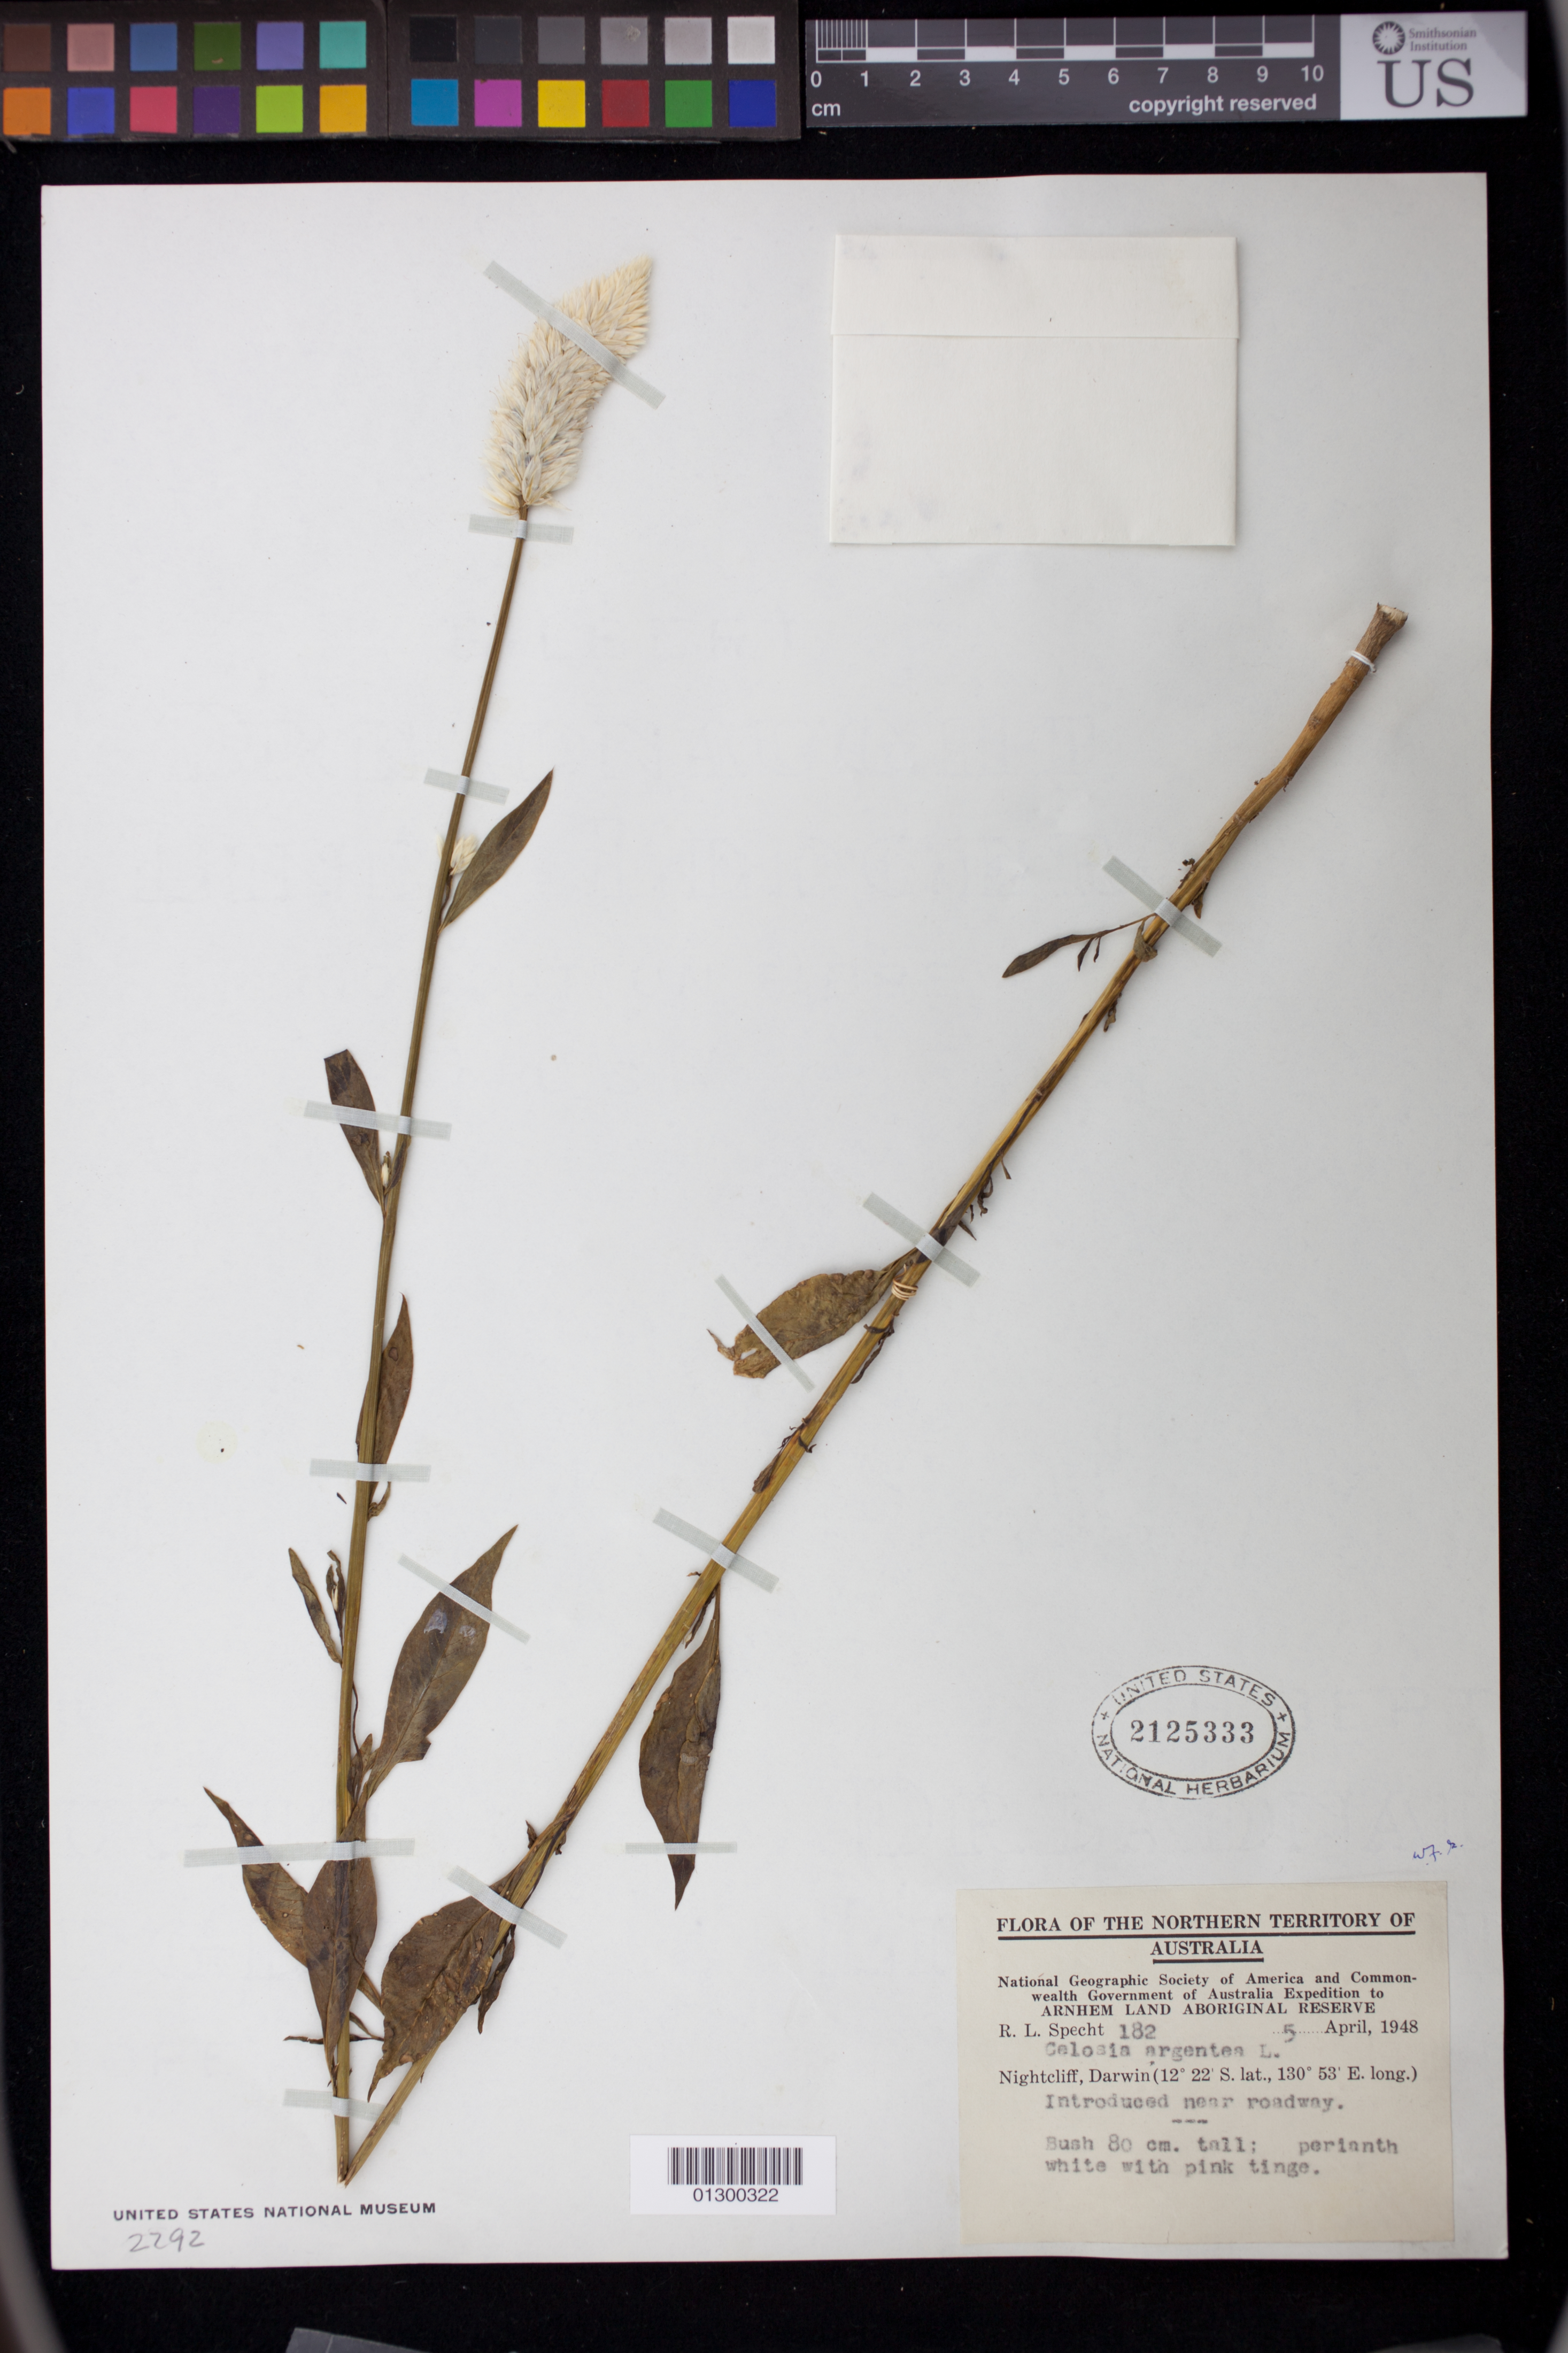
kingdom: Plantae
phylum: Tracheophyta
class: Magnoliopsida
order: Caryophyllales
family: Amaranthaceae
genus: Celosia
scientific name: Celosia argentea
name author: L.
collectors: R. L. Specht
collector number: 182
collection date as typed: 05 Apr 1948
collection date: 1948-04-05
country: Australia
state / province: Northern Territory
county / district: Darwin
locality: Arnhem land aboriginal reserve, nightcliff, darwin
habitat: Introduced near roadway.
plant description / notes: Bush 80 cm. tall; perianth white with pink tinge.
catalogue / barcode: US 2125333